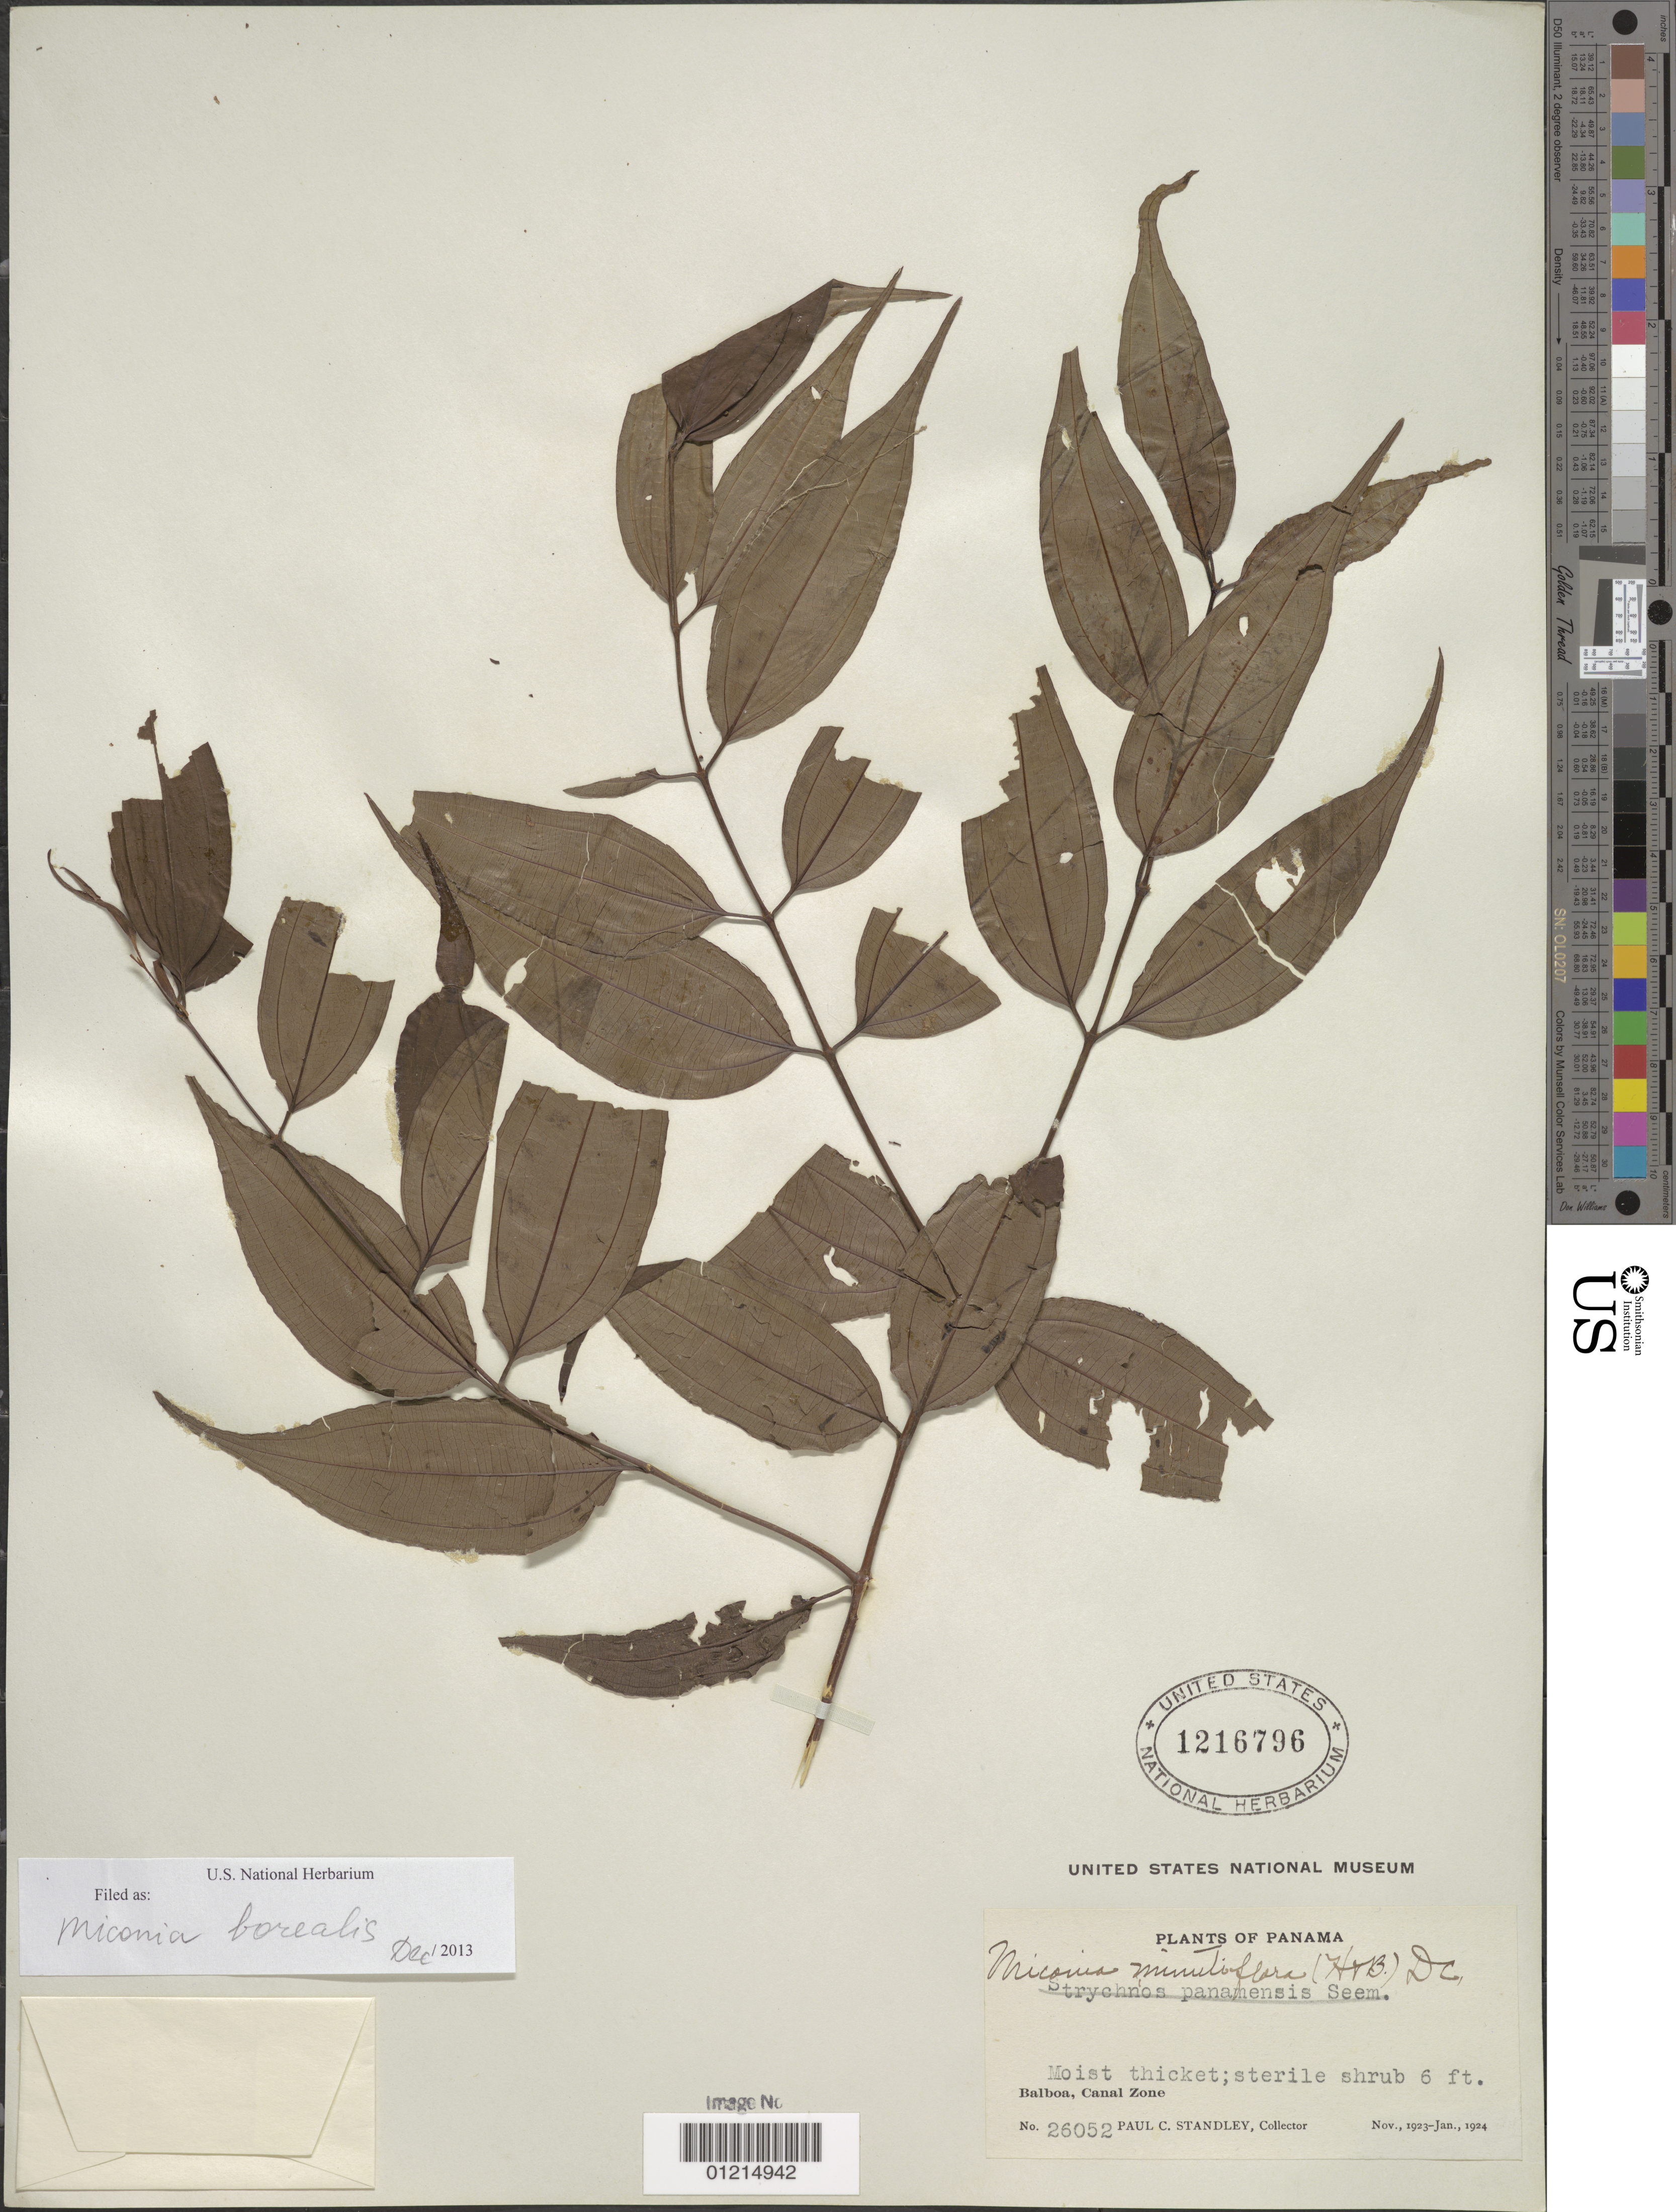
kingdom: Plantae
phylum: Tracheophyta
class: Magnoliopsida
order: Myrtales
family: Melastomataceae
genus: Miconia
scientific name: Miconia borealis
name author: Gleason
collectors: P. C. Standley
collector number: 26052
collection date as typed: Nov 1923 to -- Jan 1924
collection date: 1923-11/1924-01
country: Panama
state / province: Panamá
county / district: Canal Zone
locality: Balboa.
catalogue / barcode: US 1216796